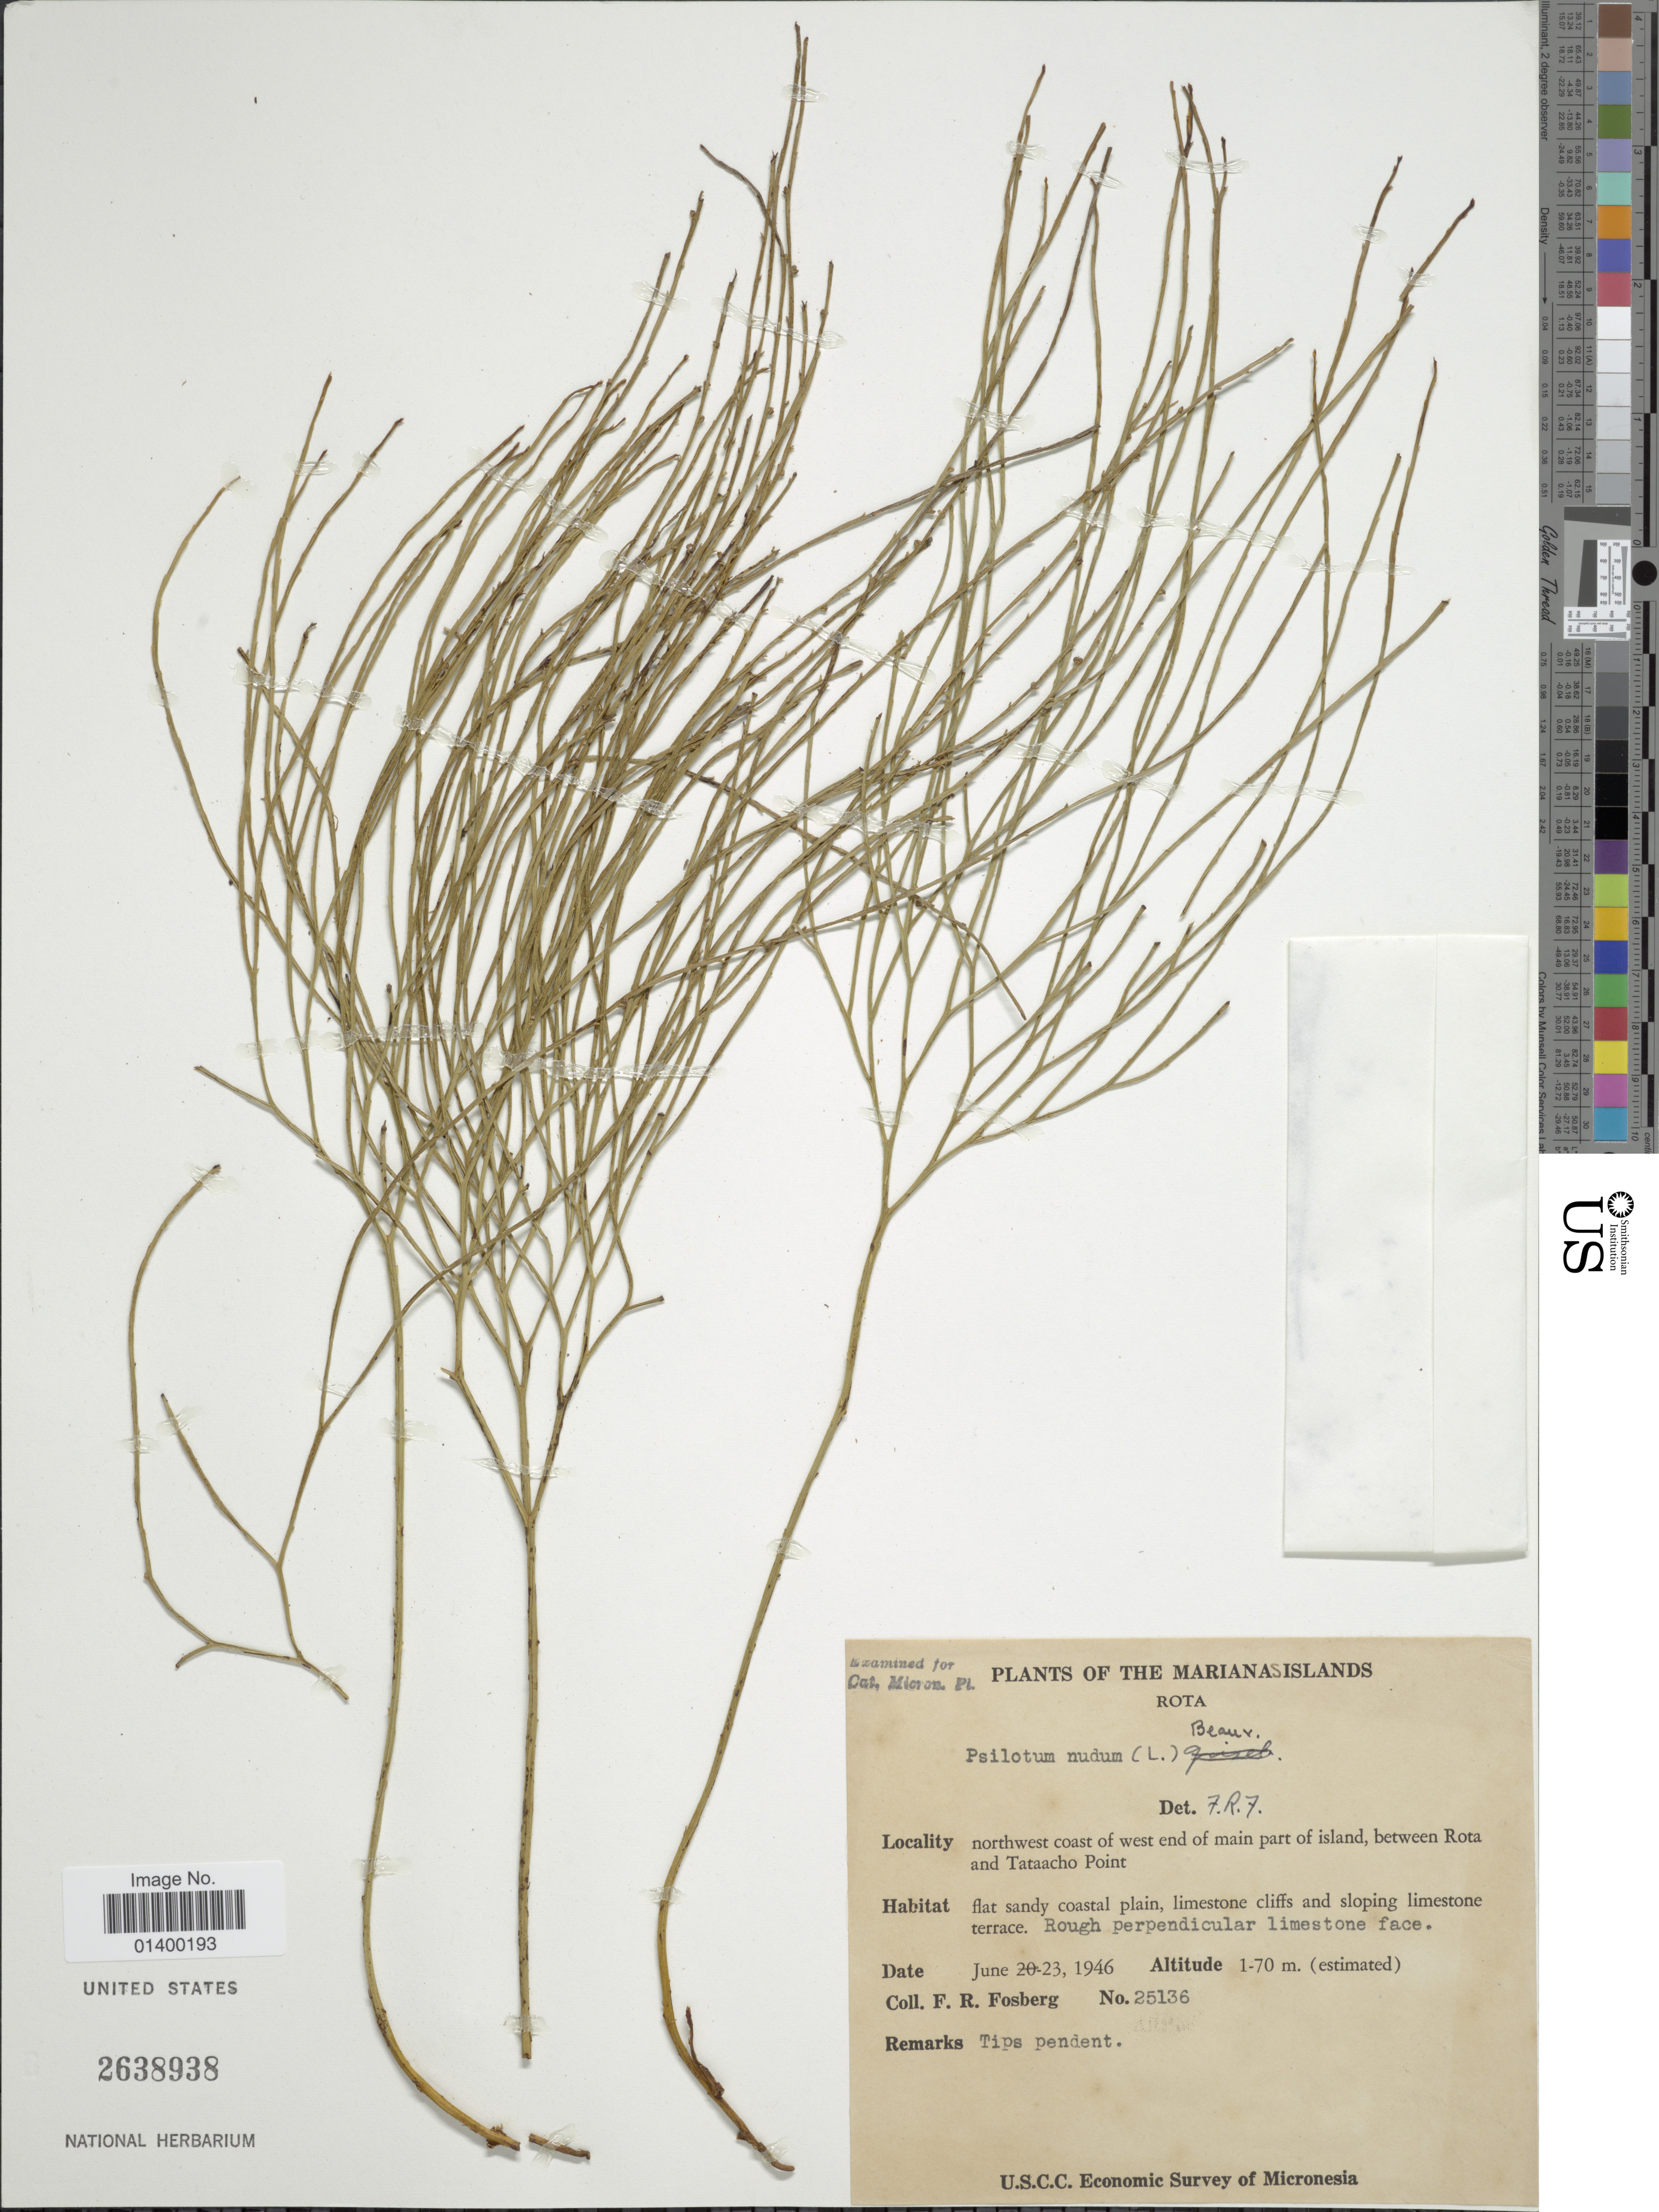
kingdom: Plantae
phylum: Tracheophyta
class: Polypodiopsida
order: Psilotales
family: Psilotaceae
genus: Psilotum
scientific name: Psilotum nudum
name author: (L.) P. Beauv.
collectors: F. R. Fosberg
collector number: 25136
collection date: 1946-06-23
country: Northern Mariana Islands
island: Rota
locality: Rota, northwest coast of west end of main part of island, between Rota and Tataacho Point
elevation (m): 1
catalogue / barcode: US 2638938